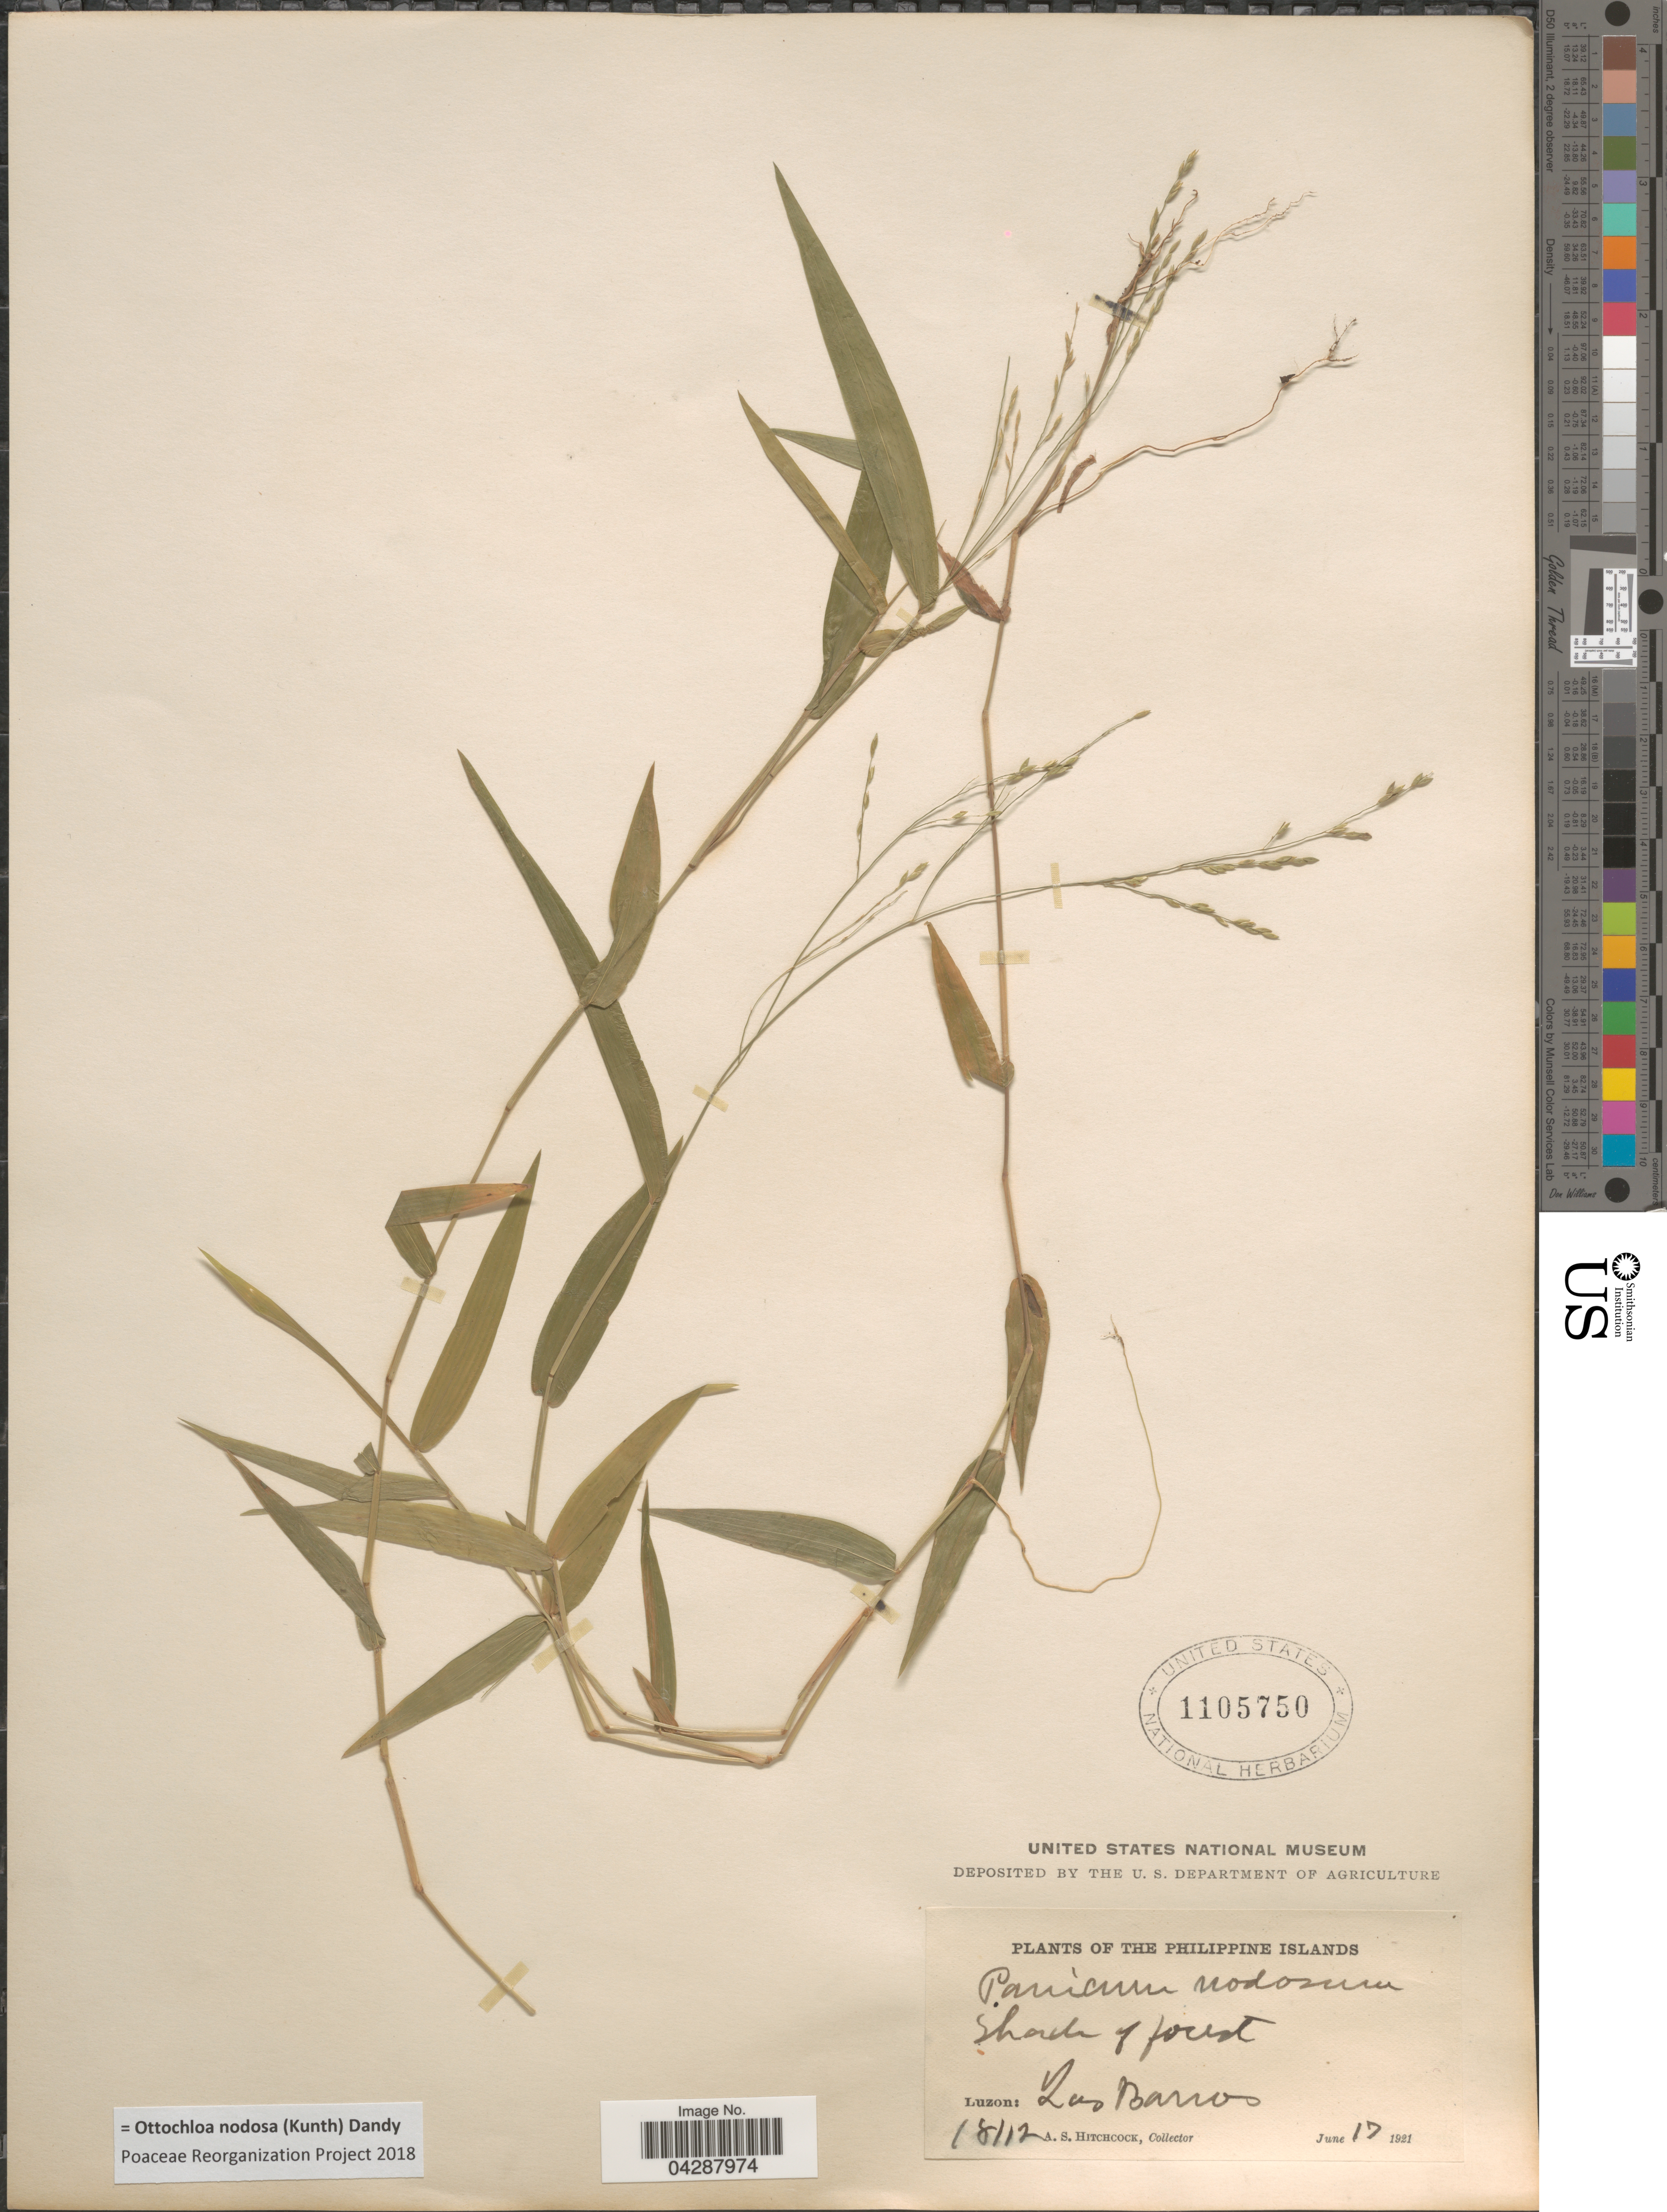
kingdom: Plantae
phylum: Tracheophyta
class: Liliopsida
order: Poales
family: Poaceae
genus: Ottochloa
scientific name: Ottochloa nodosa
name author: (Kunth) Dandy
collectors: A. S. Hitchcock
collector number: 18112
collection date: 1921-06-17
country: Philippines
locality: The Philippine Islands. Shade of forest. Luzon: Los Barros .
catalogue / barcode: US 1105750